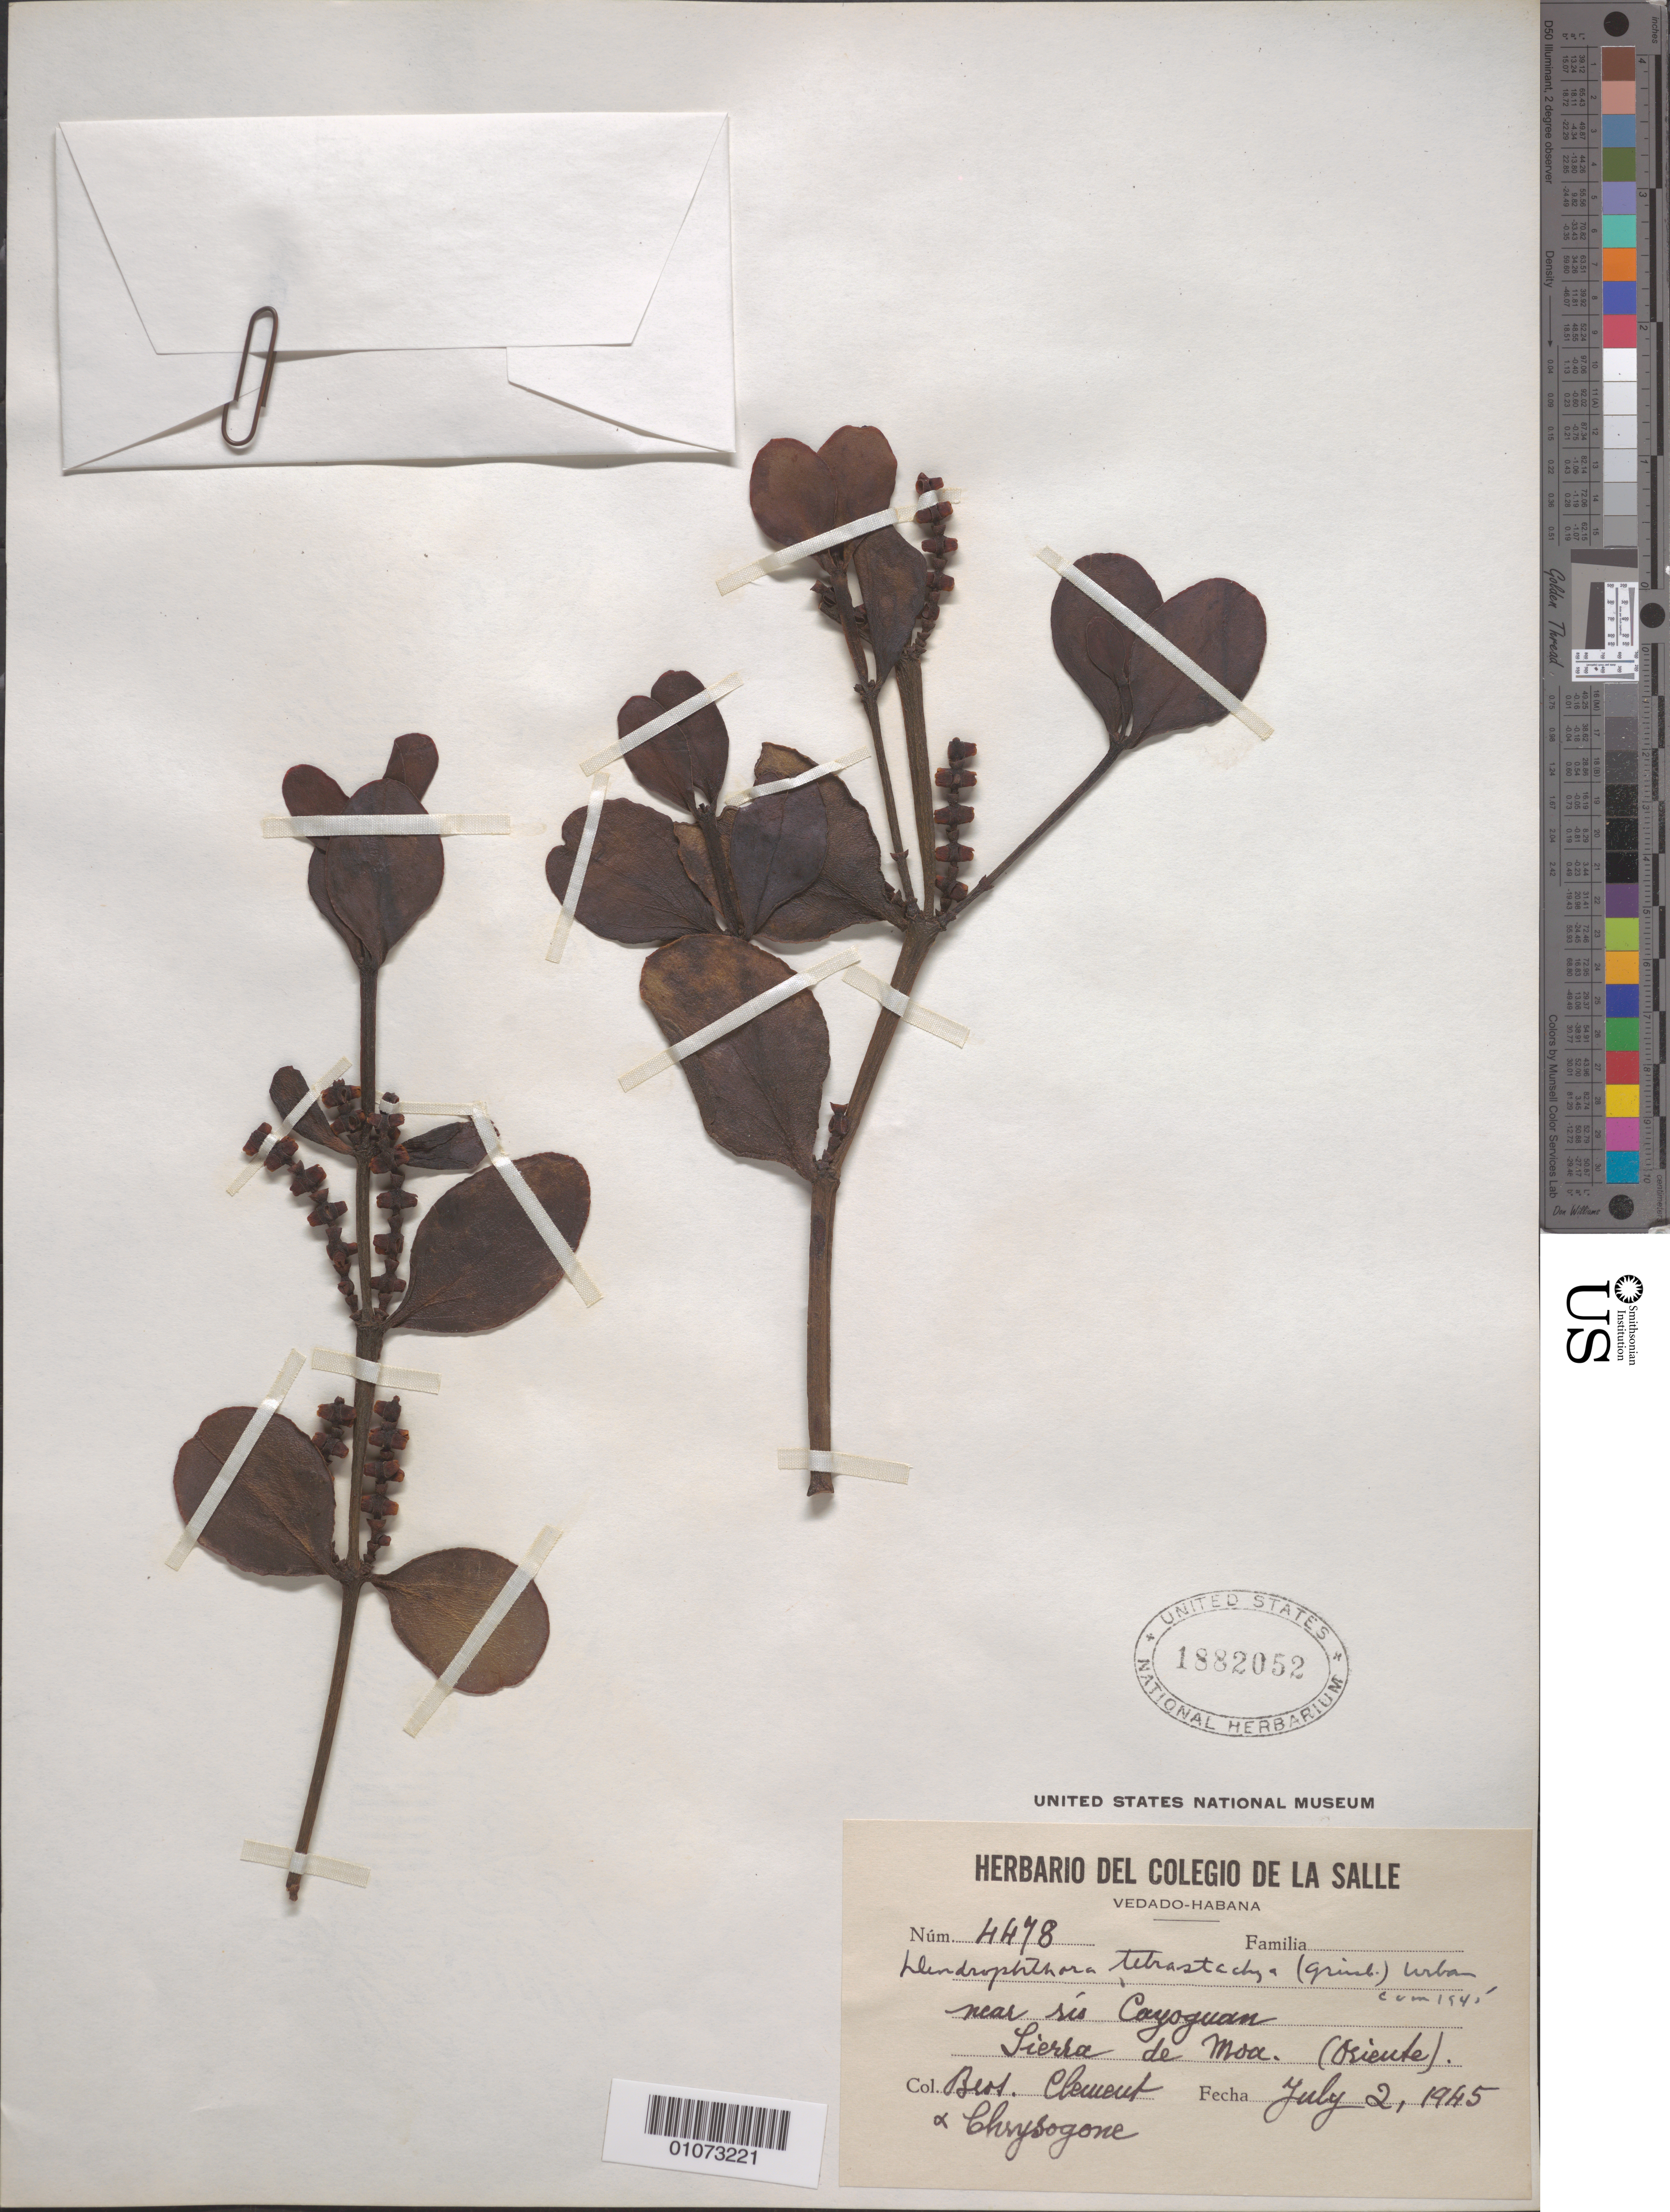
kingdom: Plantae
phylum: Tracheophyta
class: Magnoliopsida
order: Santalales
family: Viscaceae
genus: Dendrophthora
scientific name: Dendrophthora tetrastachya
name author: (C. Wright ex Griseb.) Urb.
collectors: B. Clement & B. Chrysogone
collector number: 4478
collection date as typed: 02 Jul 1945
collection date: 1945-07-02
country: Cuba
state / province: Holguín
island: Cuba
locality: Sierra de Moa, near rio Cayoguan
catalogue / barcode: US 1882052